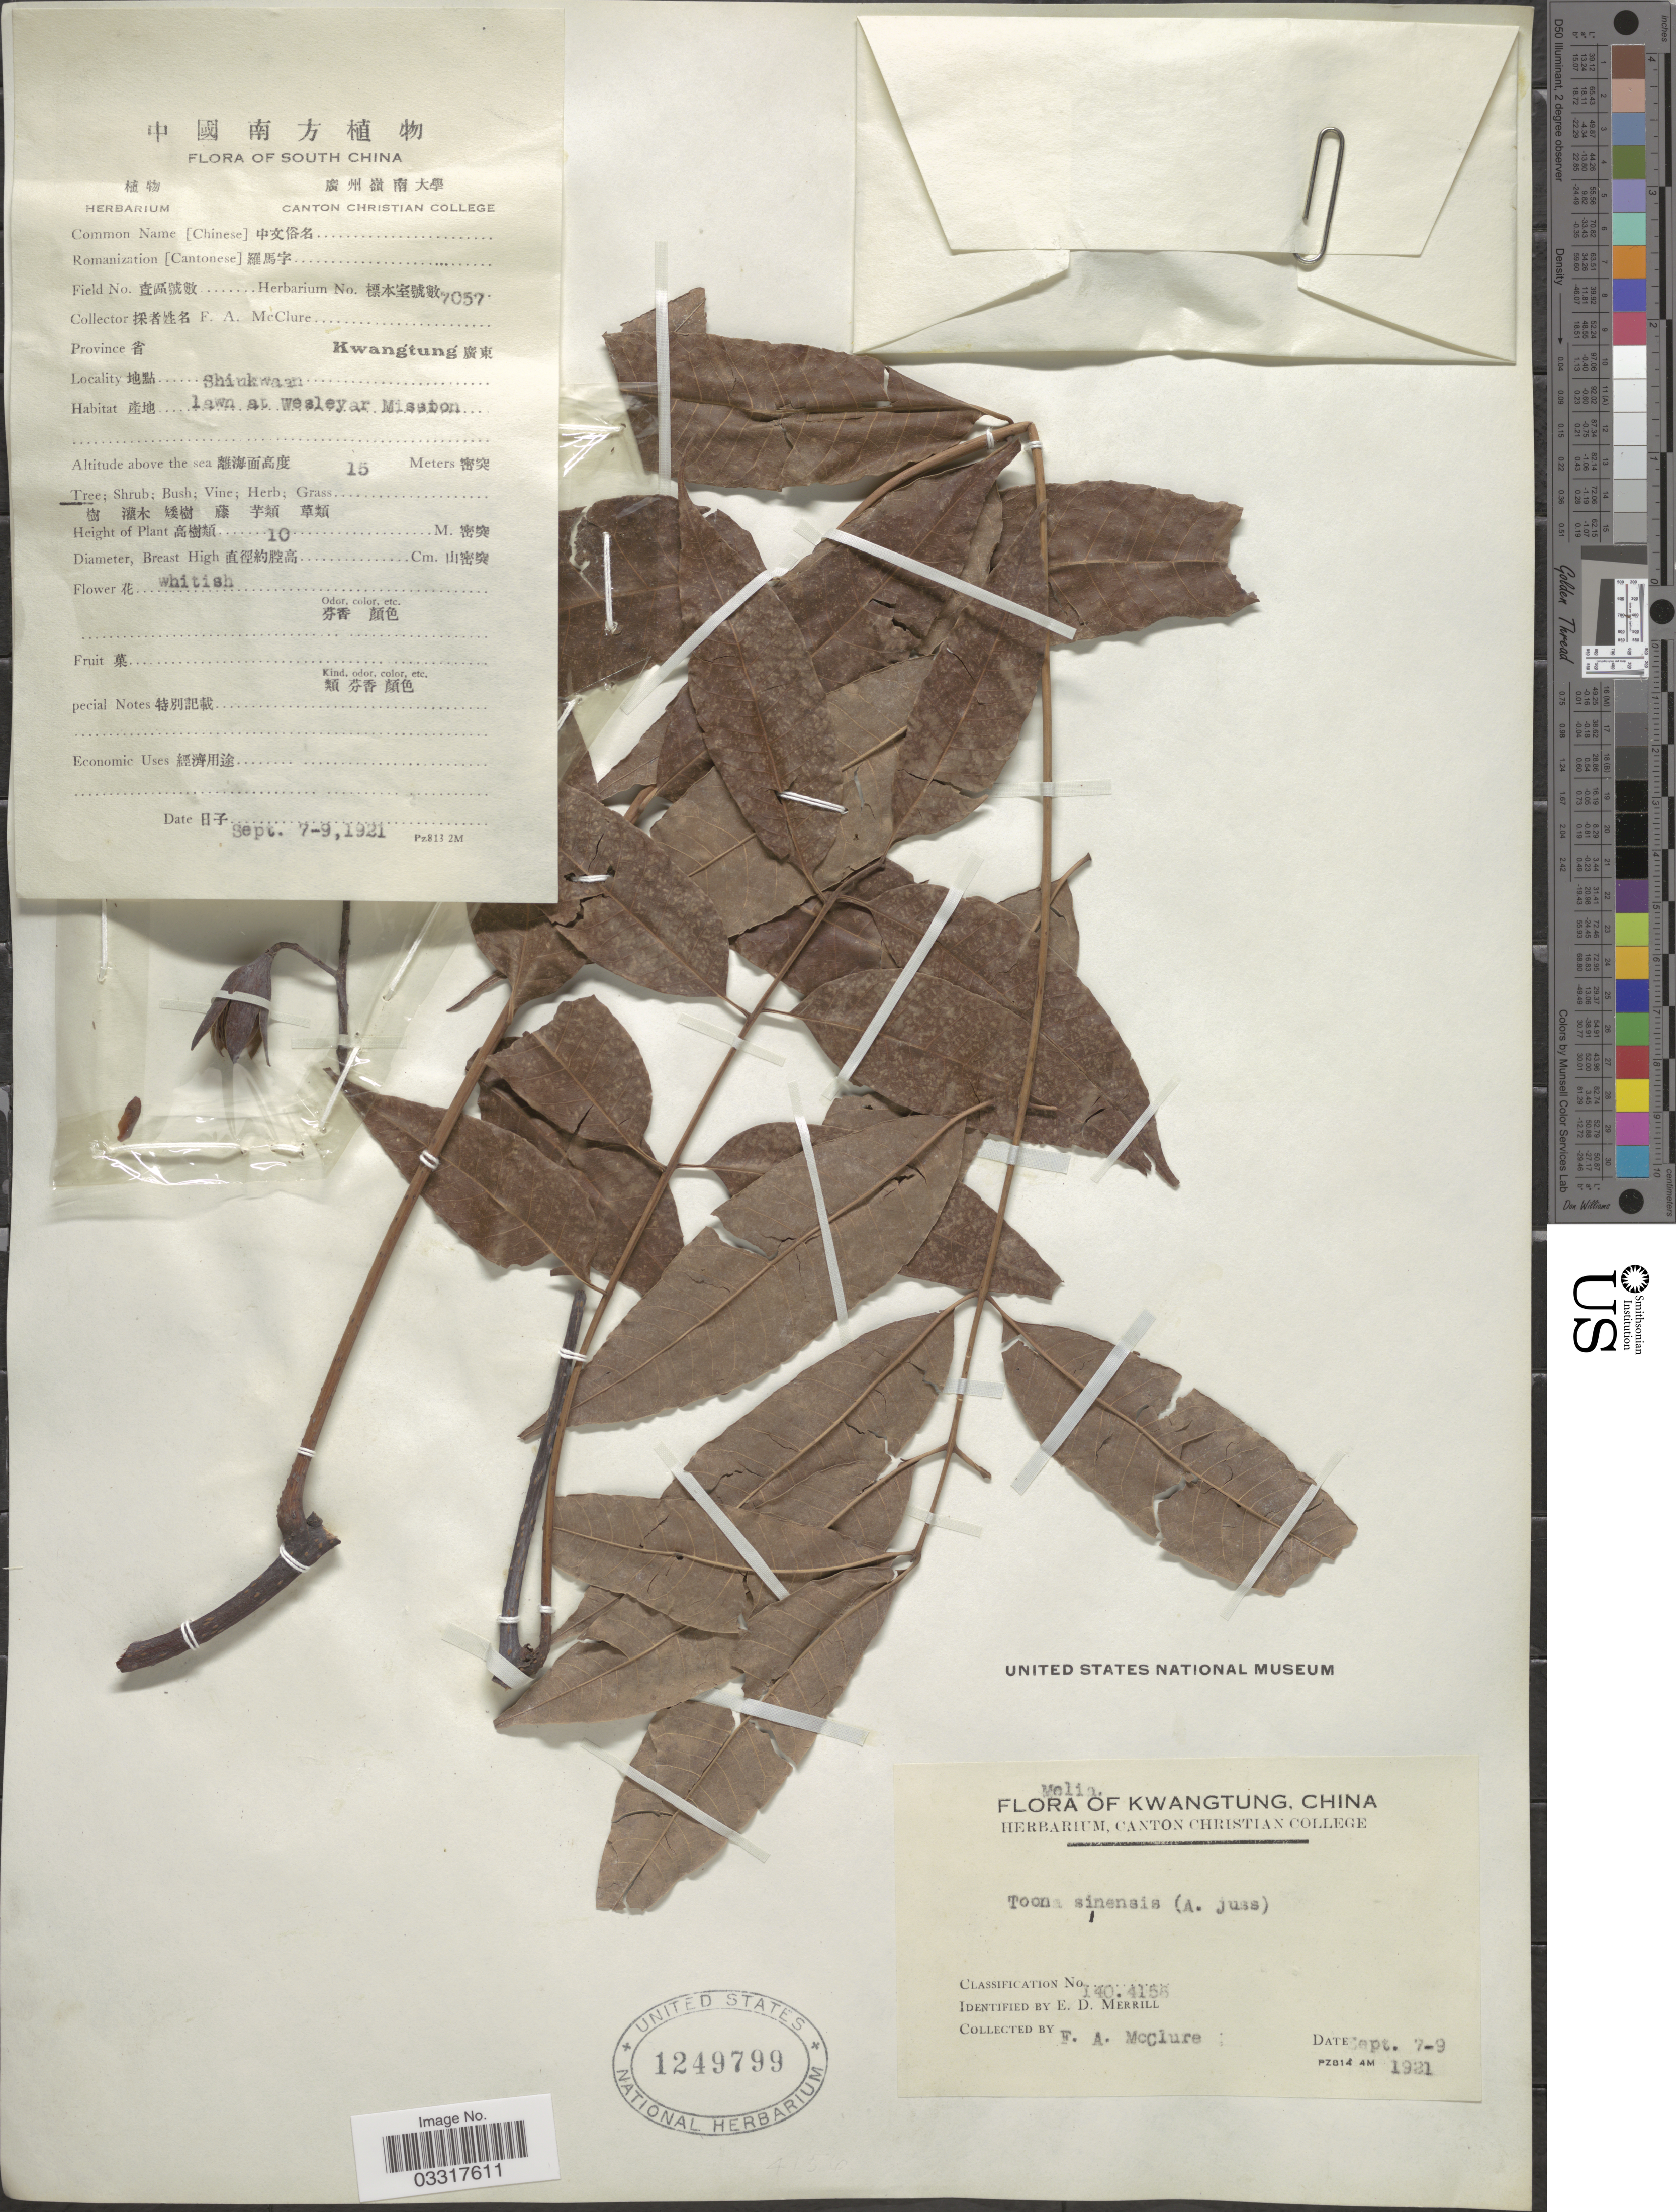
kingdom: Plantae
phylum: Tracheophyta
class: Magnoliopsida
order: Sapindales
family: Meliaceae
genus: Toona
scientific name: Toona sinensis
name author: (A. Juss.) M. Roem.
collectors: F. A. McClure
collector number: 7057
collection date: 1921-09-07/1921-09-09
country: China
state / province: Guangdong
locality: South China, Kwangtung, Shinkwaan.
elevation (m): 15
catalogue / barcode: US 1249799